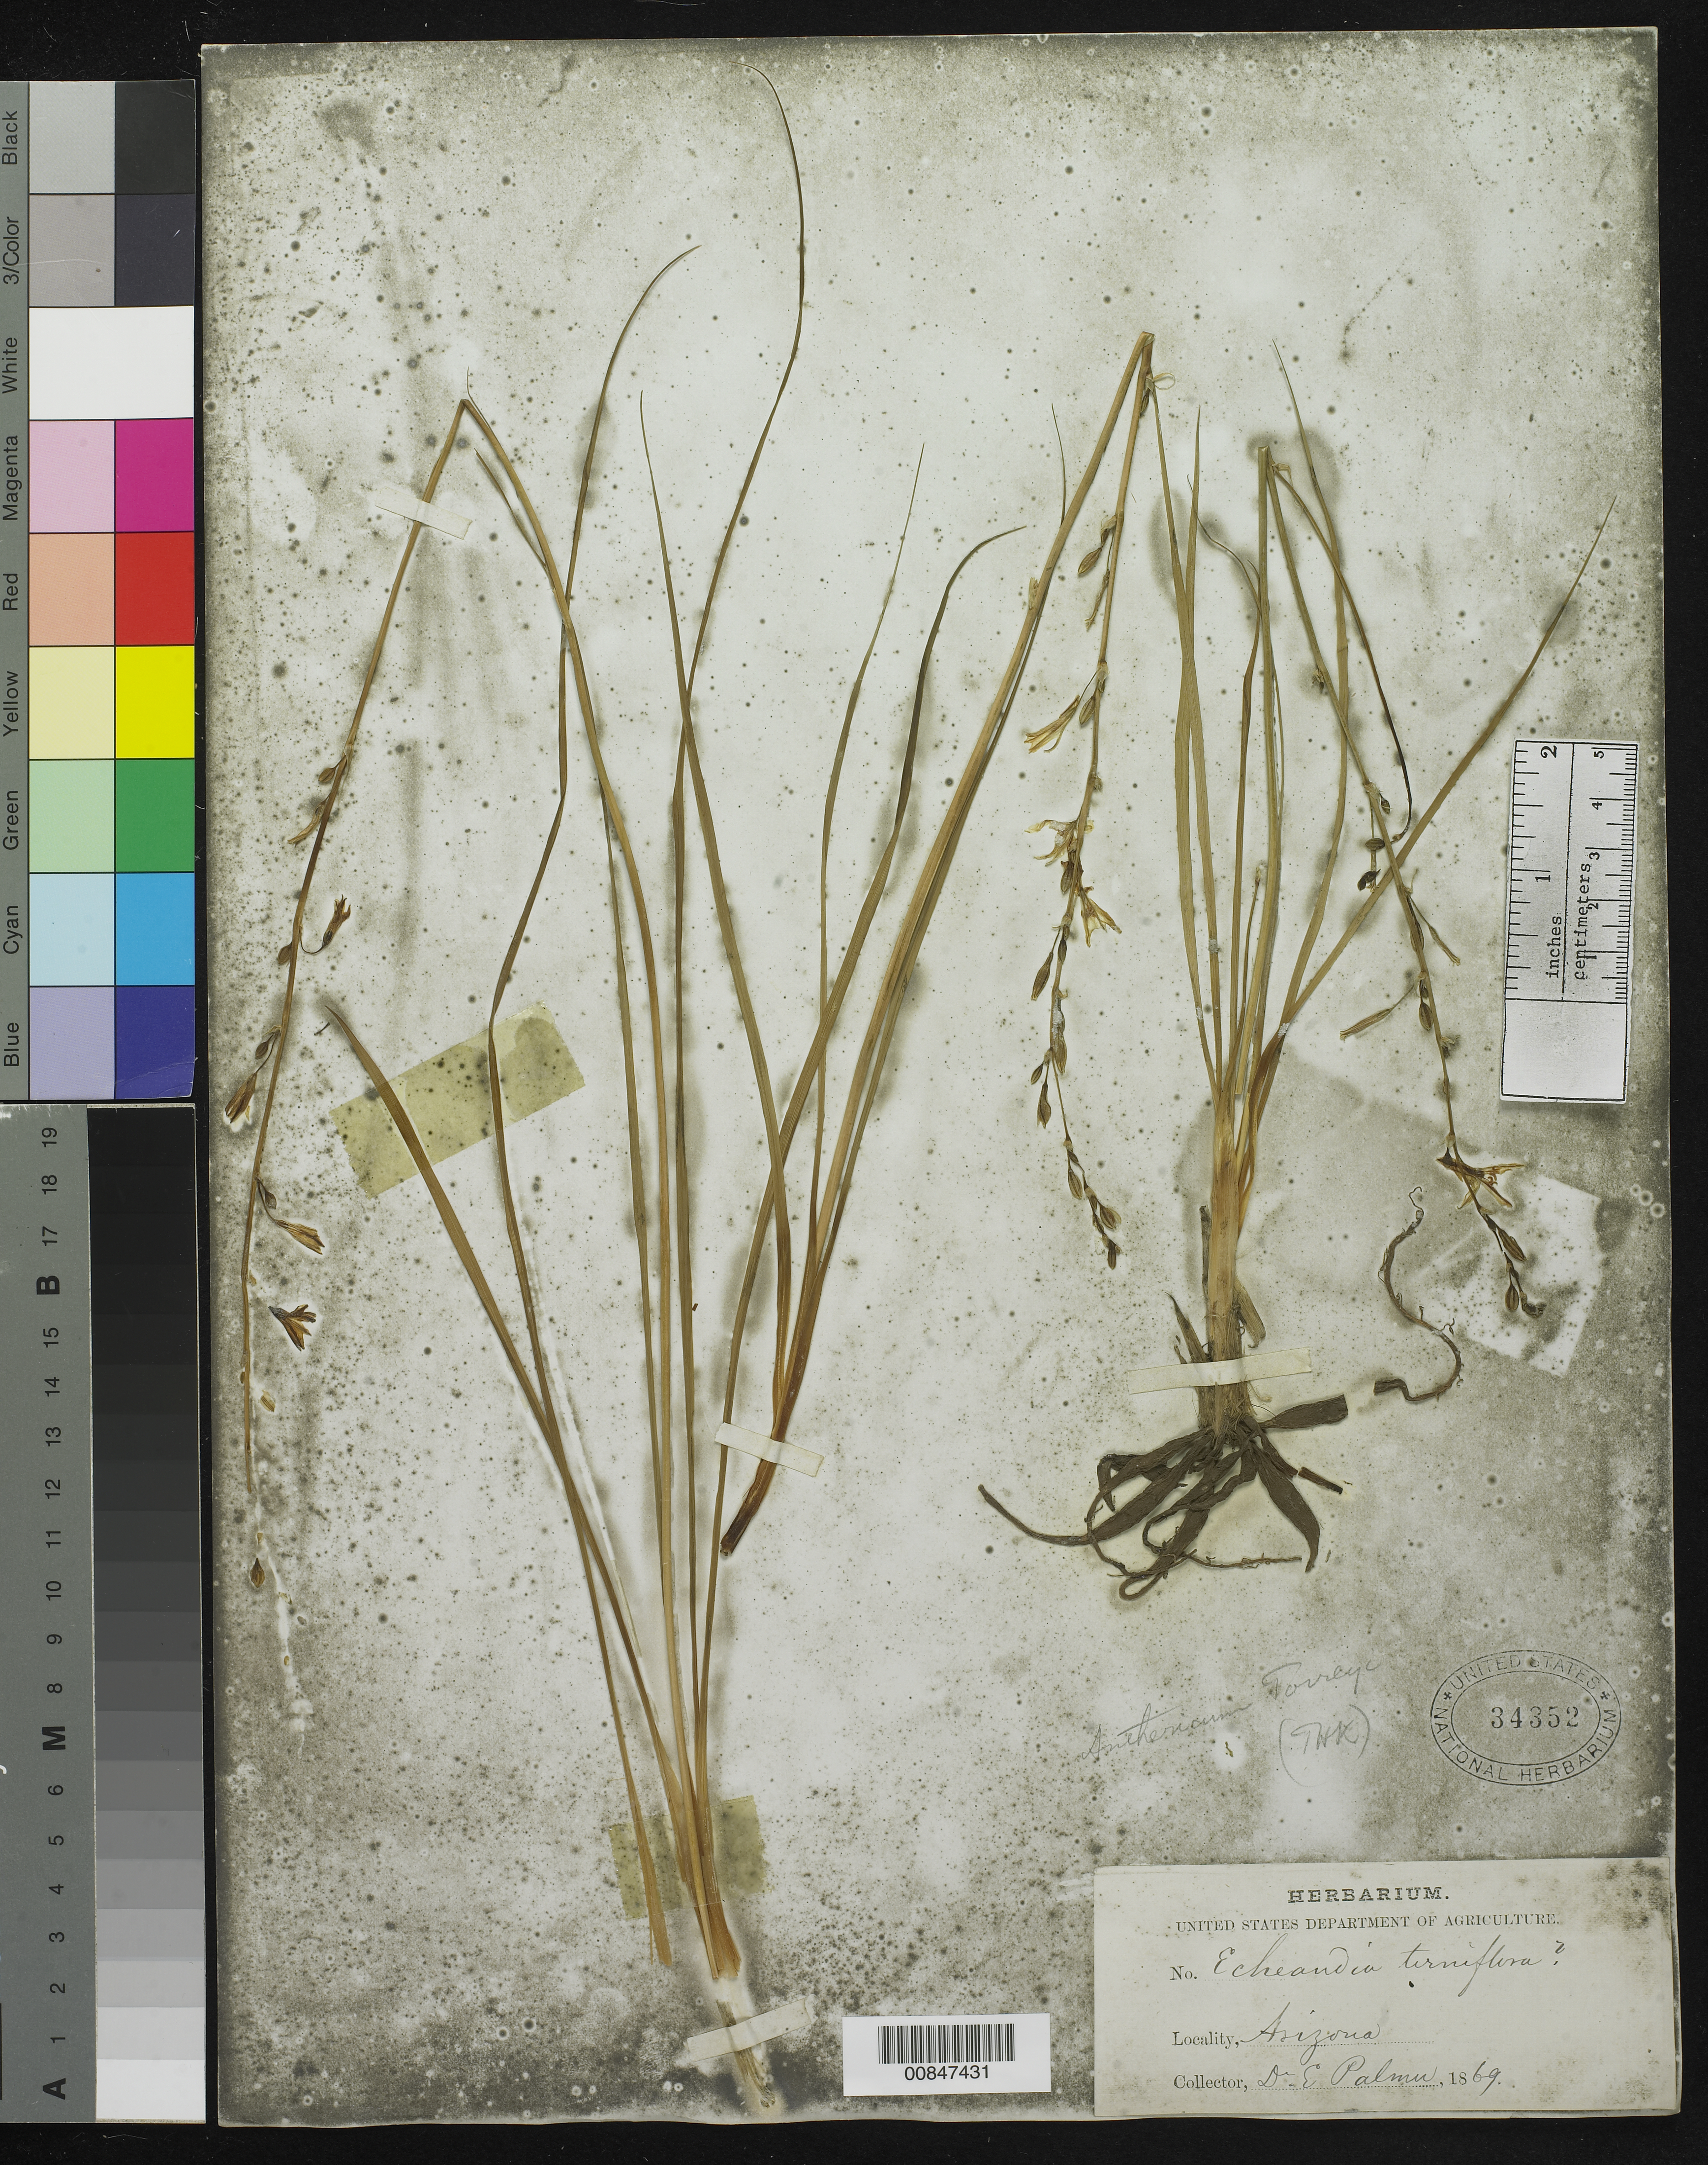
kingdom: Plantae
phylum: Tracheophyta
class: Liliopsida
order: Asparagales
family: Asparagaceae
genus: Anthericum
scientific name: Anthericum torreyi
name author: Baker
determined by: Kearney, T. H.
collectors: E. Palmer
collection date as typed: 1869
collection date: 1869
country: United States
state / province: Arizona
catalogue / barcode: US 34352